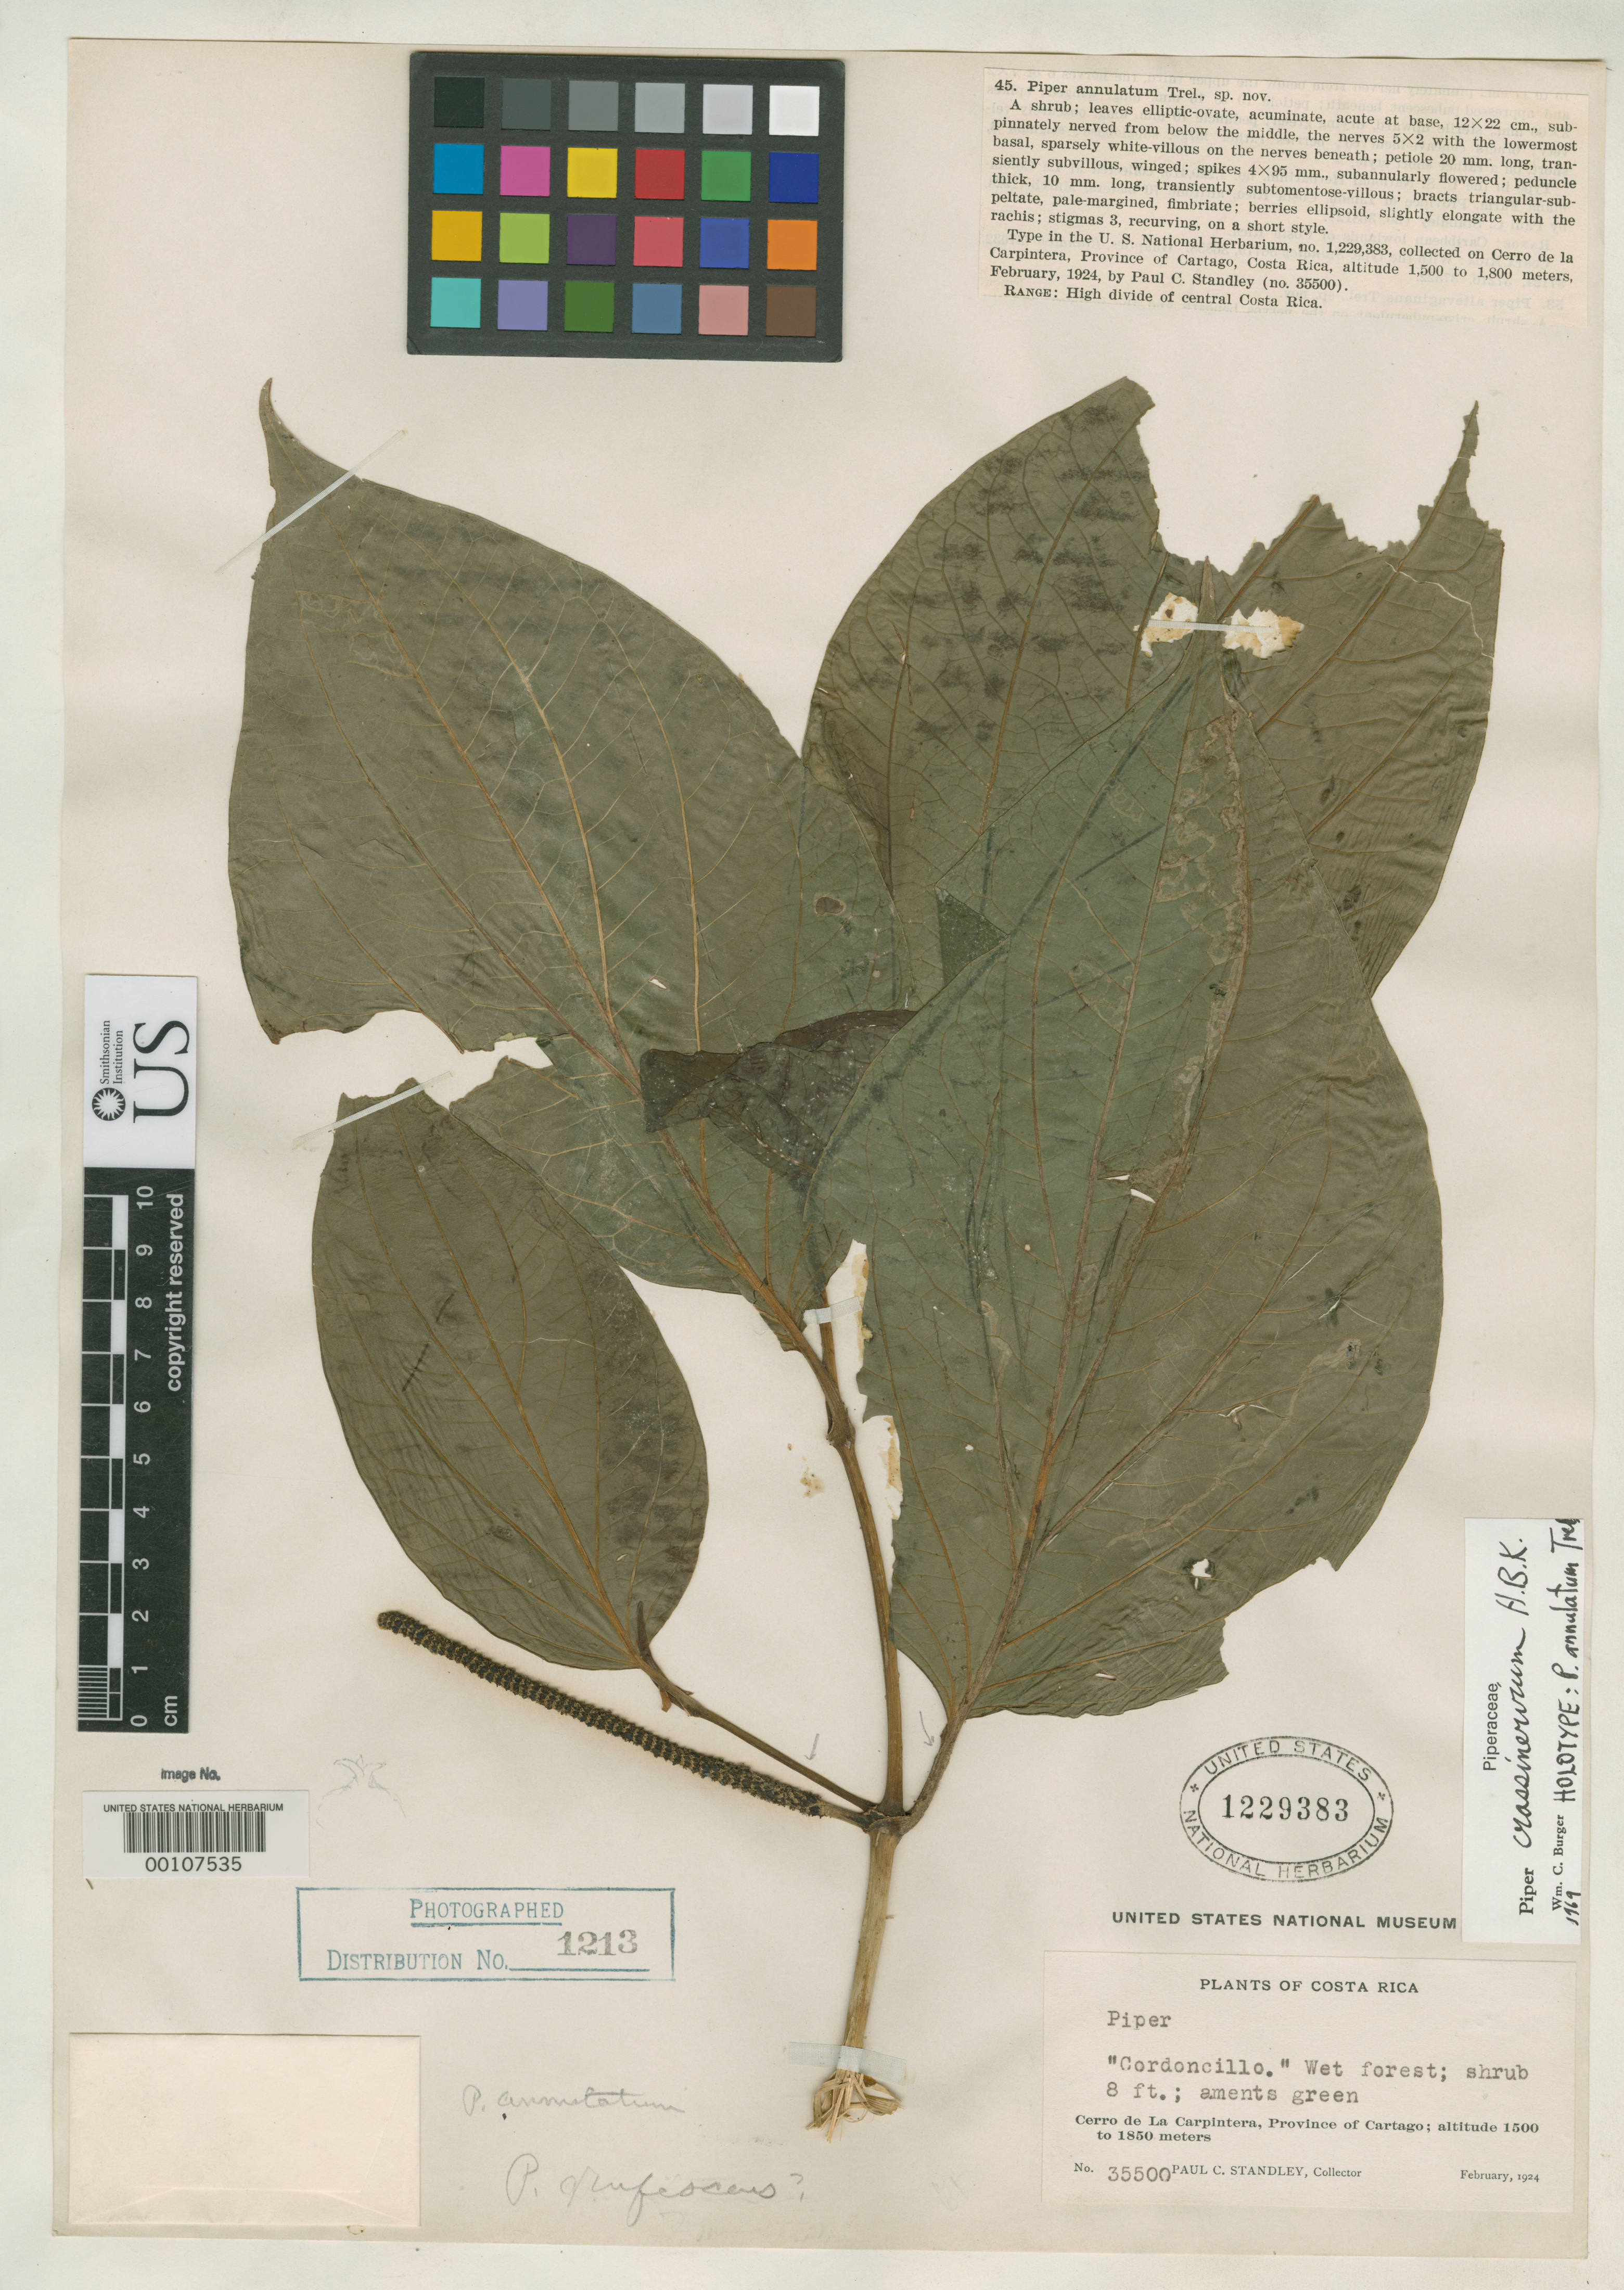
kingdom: Plantae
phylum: Tracheophyta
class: Magnoliopsida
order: Piperales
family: Piperaceae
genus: Piper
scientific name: Piper annulatum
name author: Trel.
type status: Holotype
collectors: P. C. Standley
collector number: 35500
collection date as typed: Feb 1924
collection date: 1924-02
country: Costa Rica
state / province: Cartago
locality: Cerro de La Carpintera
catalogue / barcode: US 1229383